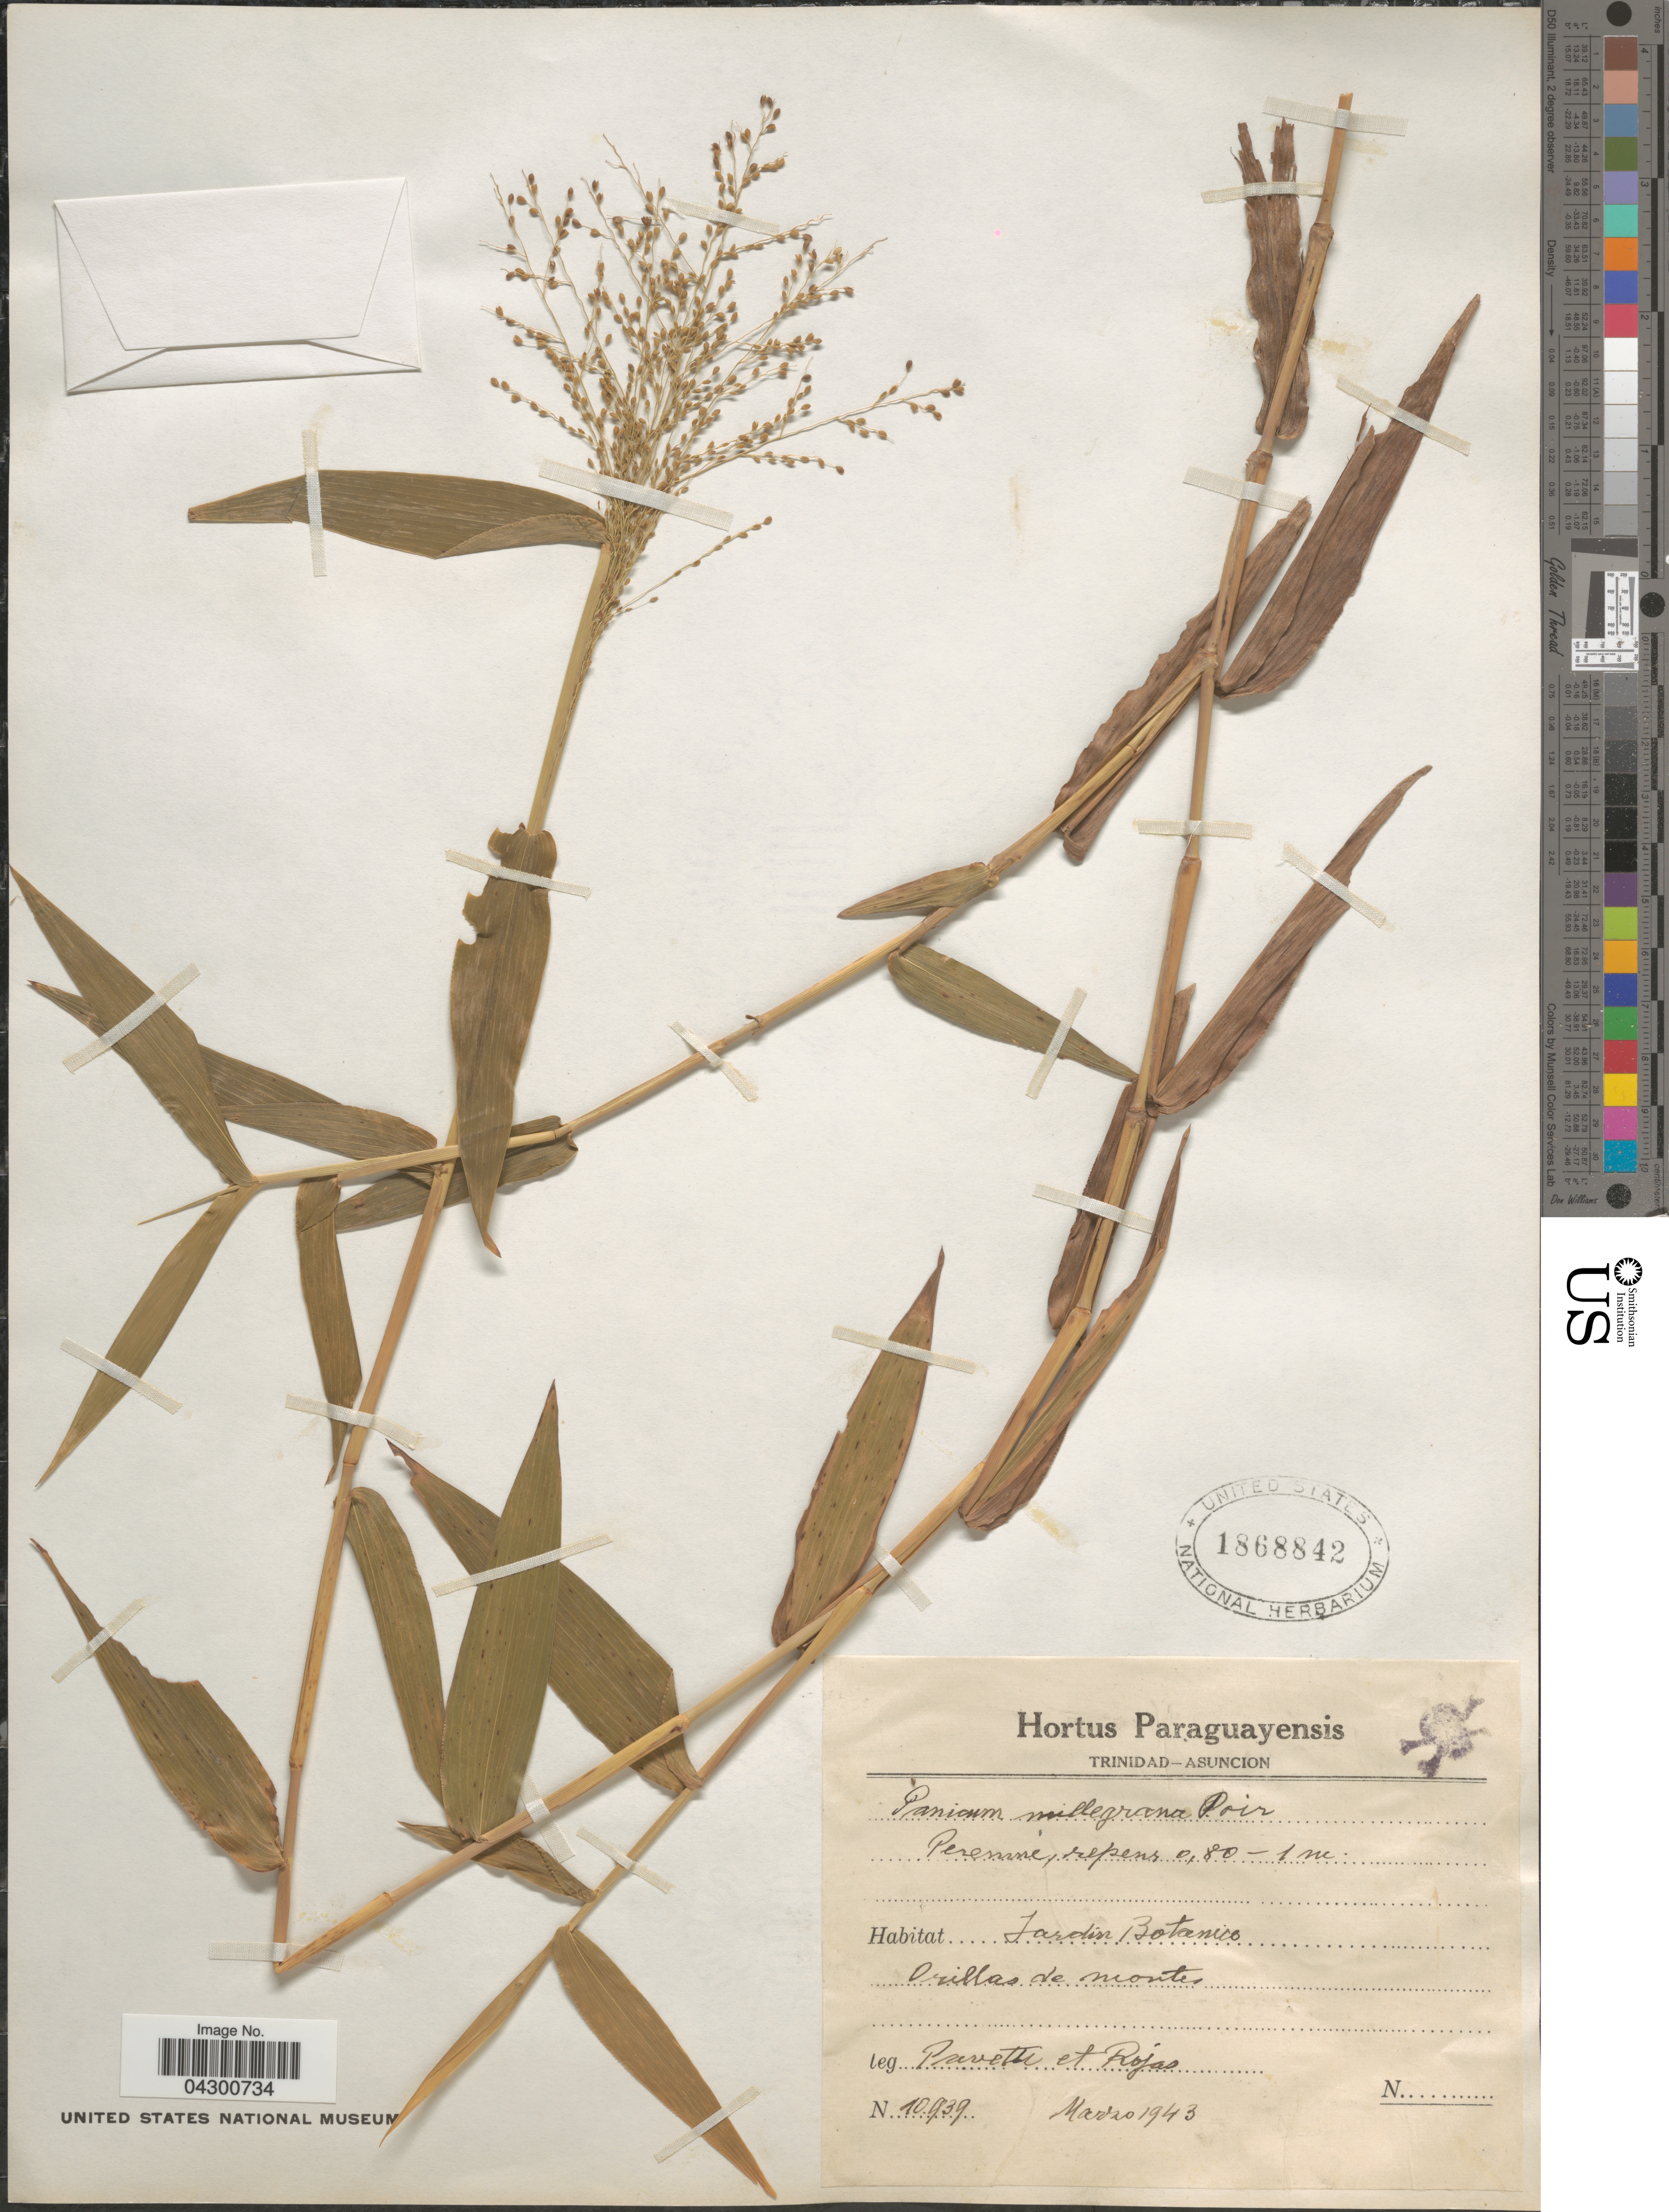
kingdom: Plantae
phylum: Tracheophyta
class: Liliopsida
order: Poales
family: Poaceae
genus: Panicum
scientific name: Panicum sellowii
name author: Nees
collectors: -. Pavetti & Rojas, --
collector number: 10939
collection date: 1943-03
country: Paraguay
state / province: Asuncion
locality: Trinidad. Jardin Botanico. Orillas de montes.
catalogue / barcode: US 1868842